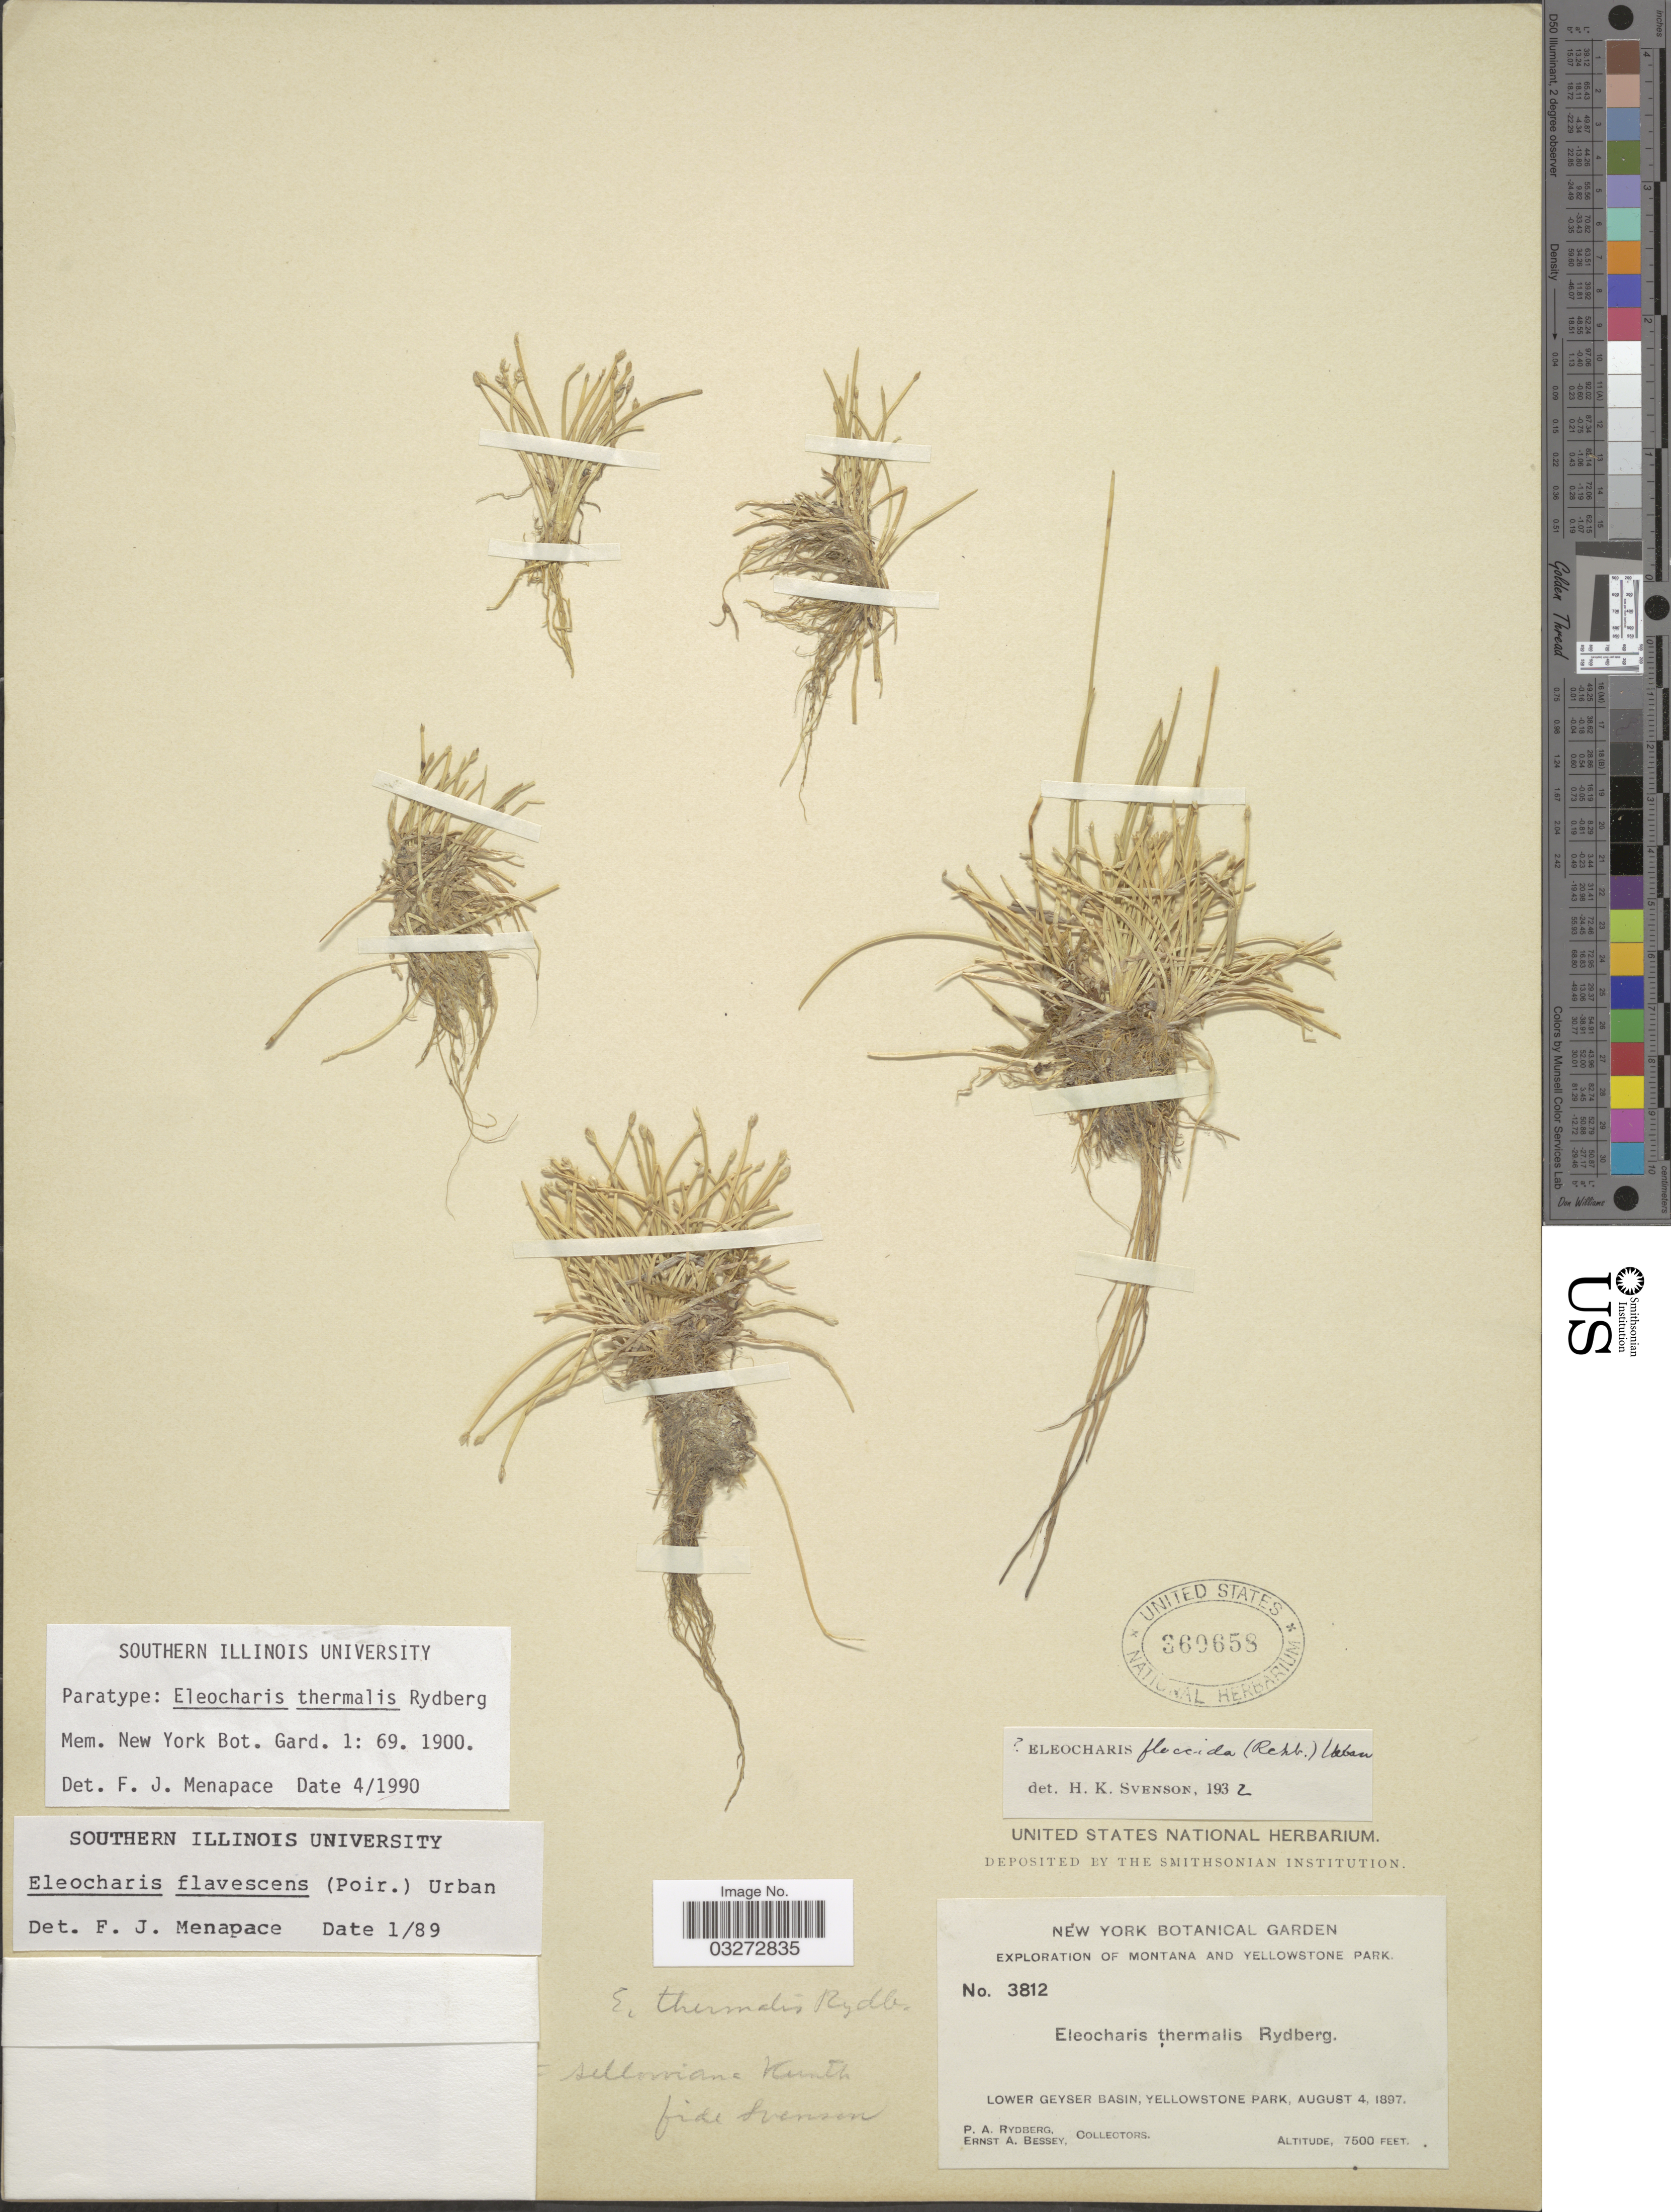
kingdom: Plantae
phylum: Tracheophyta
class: Liliopsida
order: Poales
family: Cyperaceae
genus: Eleocharis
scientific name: Eleocharis flavescens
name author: (Poir.) Urb.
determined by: Menapace, F. J.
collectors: P. A. Rydberg & E. A. Bessey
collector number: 3812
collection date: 1897-08-04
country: United States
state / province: Montana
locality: Lower Geyser Basin, Yellowstone Park.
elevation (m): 2286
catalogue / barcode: US 360658